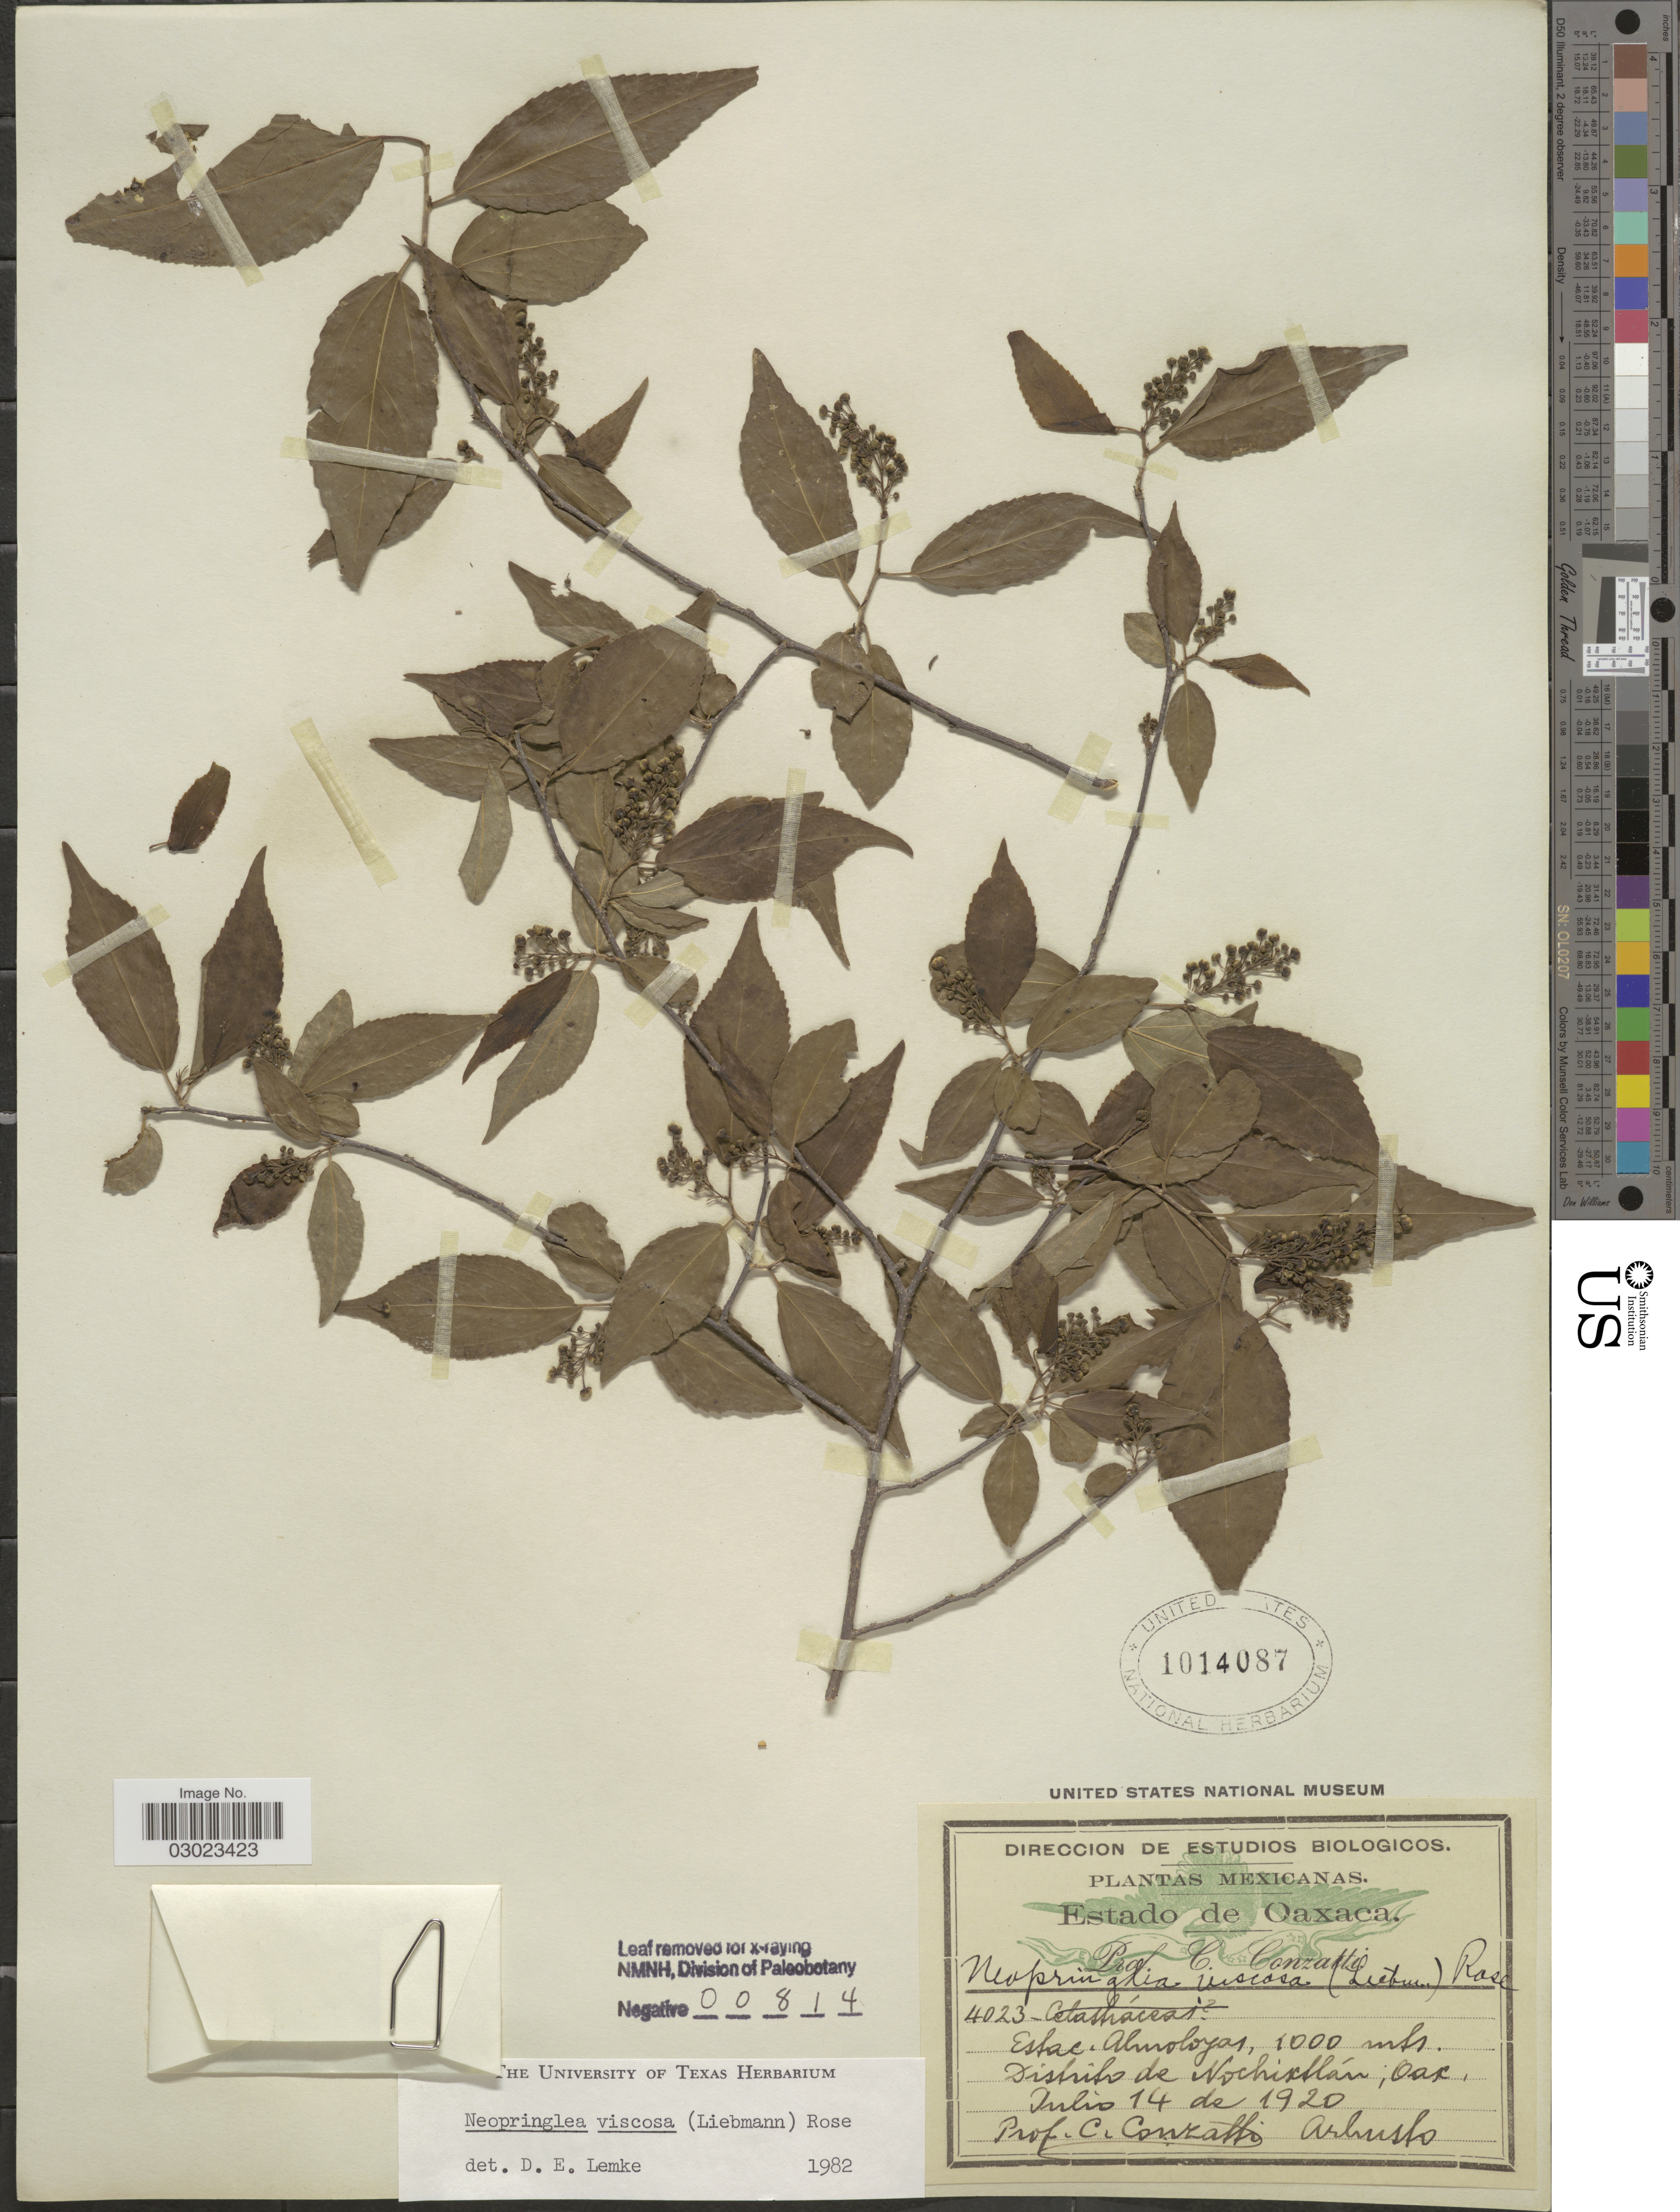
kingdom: Plantae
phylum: Tracheophyta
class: Magnoliopsida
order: Malpighiales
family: Salicaceae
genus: Neopringlea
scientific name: Neopringlea viscosa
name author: (Liebm.) Rose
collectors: C. Conzatti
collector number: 4023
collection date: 1920-07-14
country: Mexico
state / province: Oaxaca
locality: Distrito de Nochixtlán.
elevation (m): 1000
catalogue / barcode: US 1014087